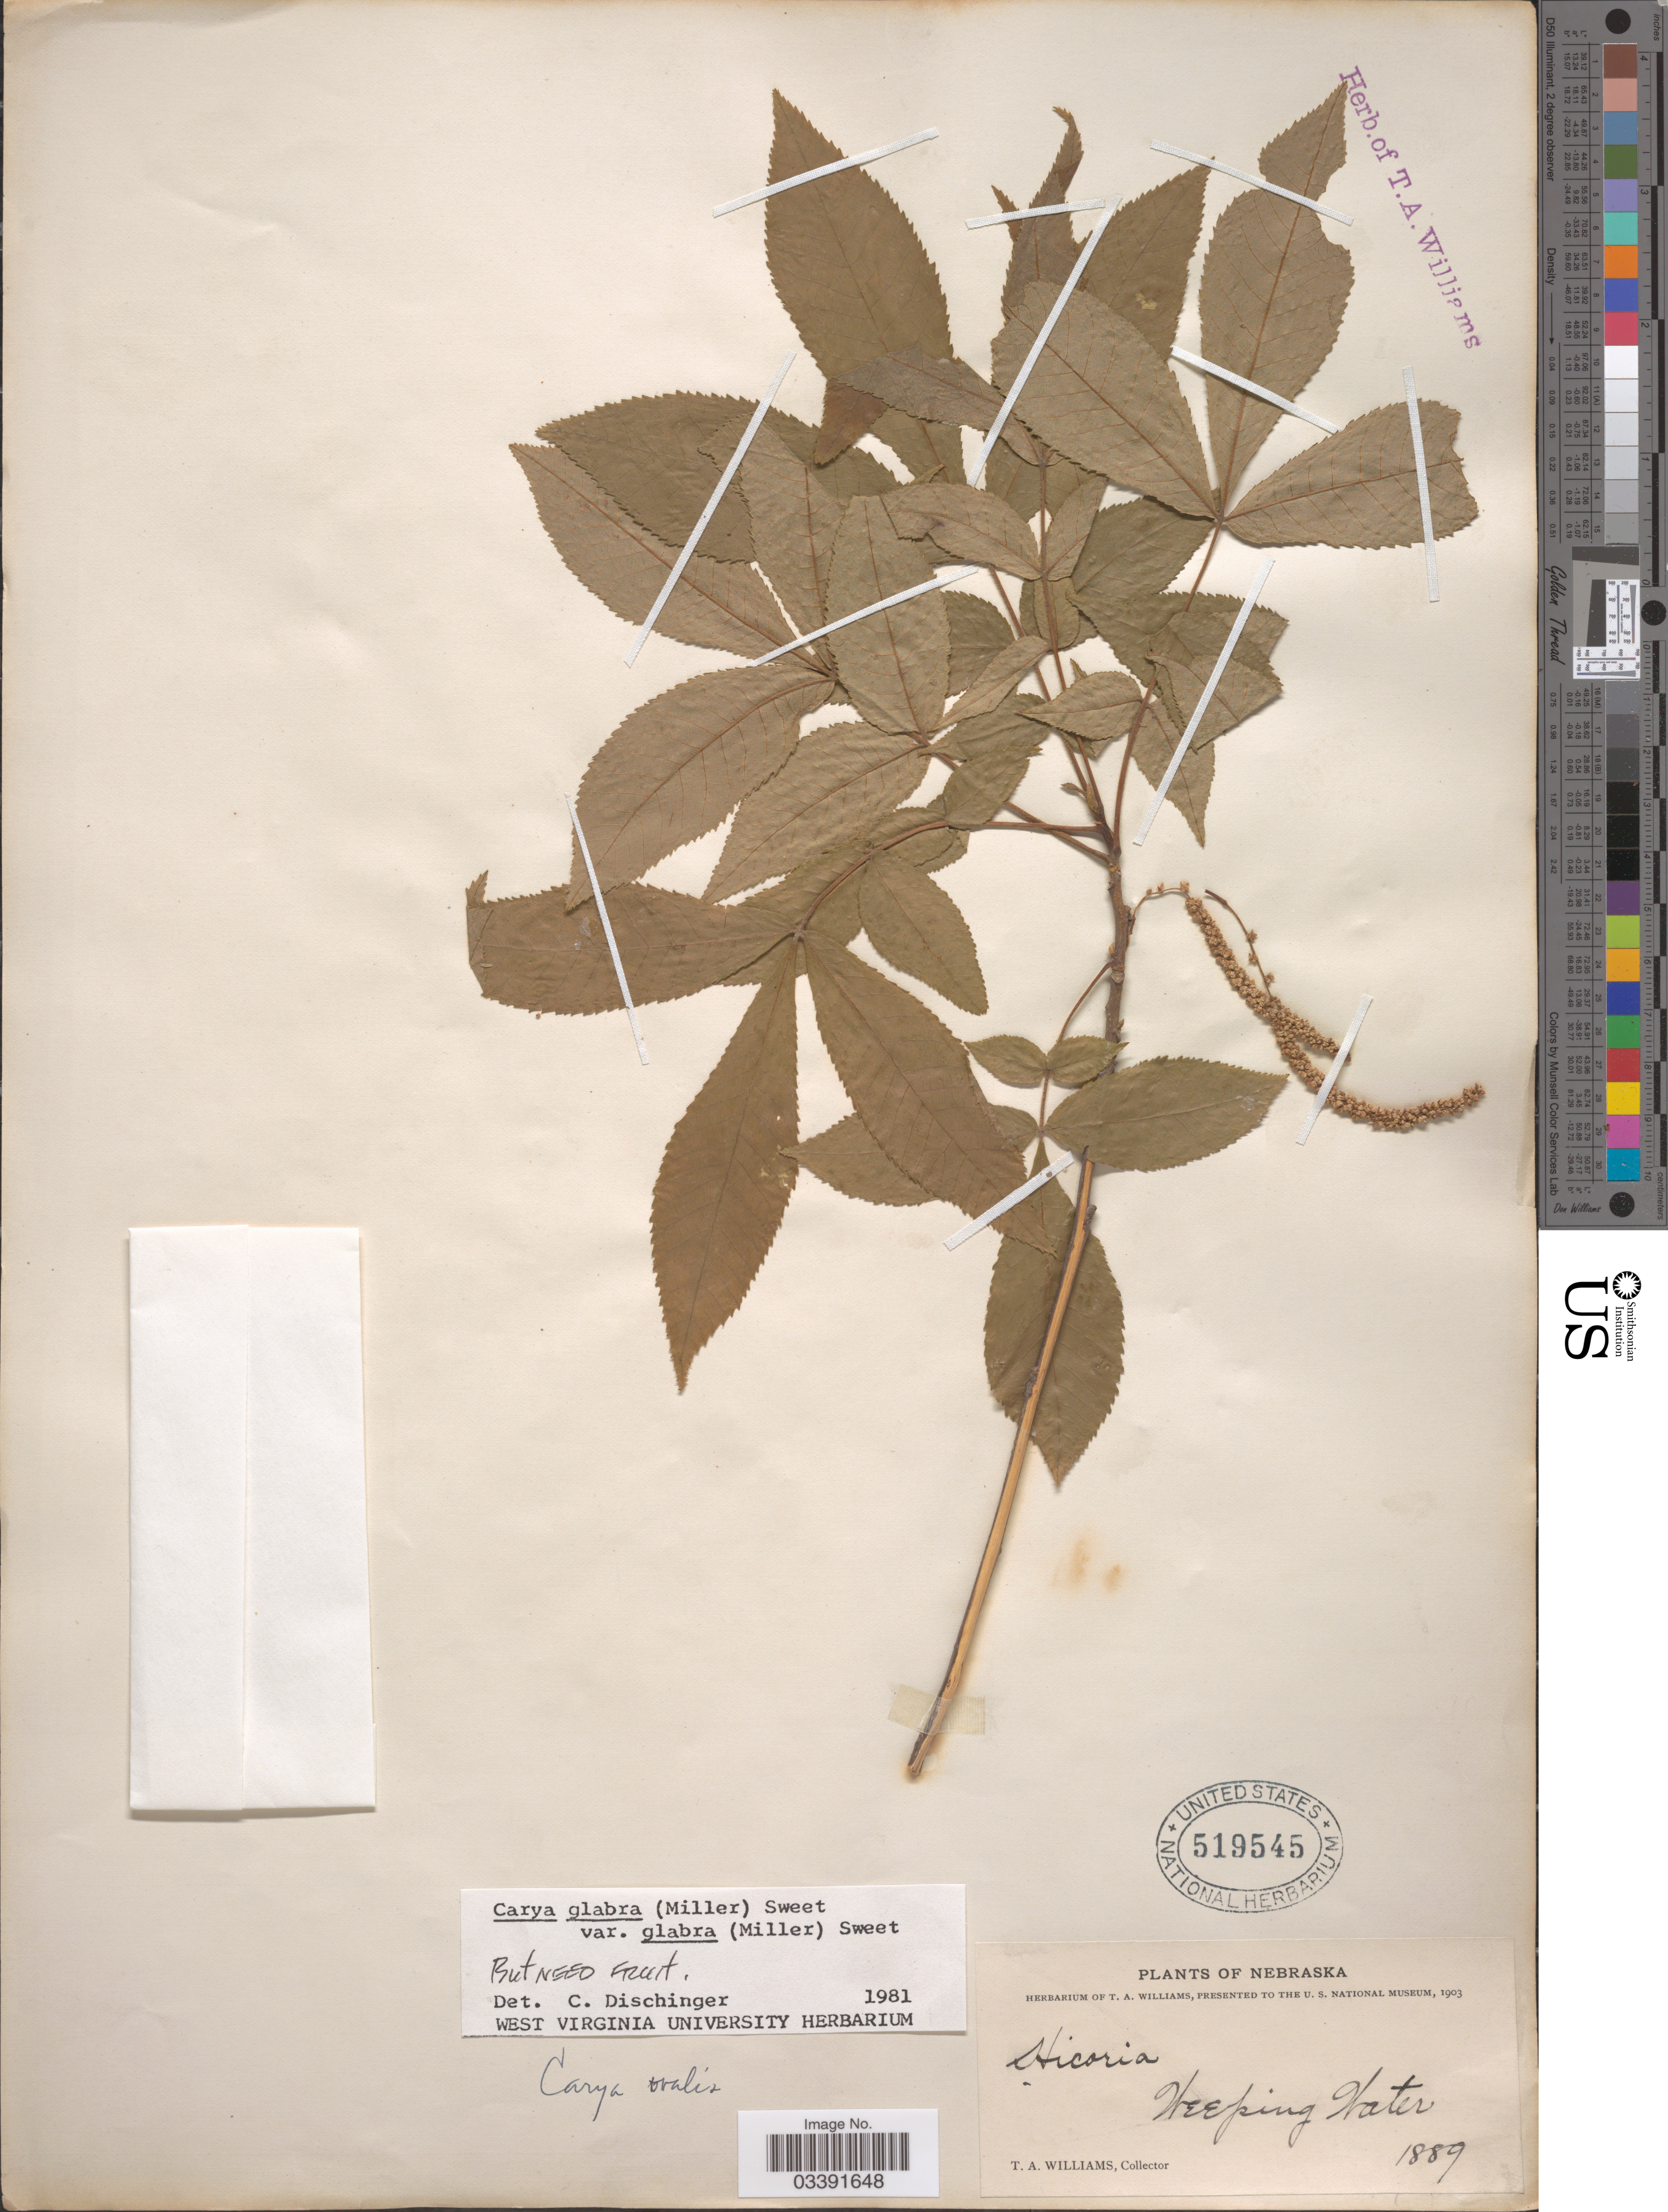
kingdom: Plantae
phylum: Tracheophyta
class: Magnoliopsida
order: Fagales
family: Juglandaceae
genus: Carya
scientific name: Carya glabra var. glabra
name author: (Mill.) Sweet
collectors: T. Williams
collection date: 1889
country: United States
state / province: Nebraska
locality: Weeping water.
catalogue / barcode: US 519545